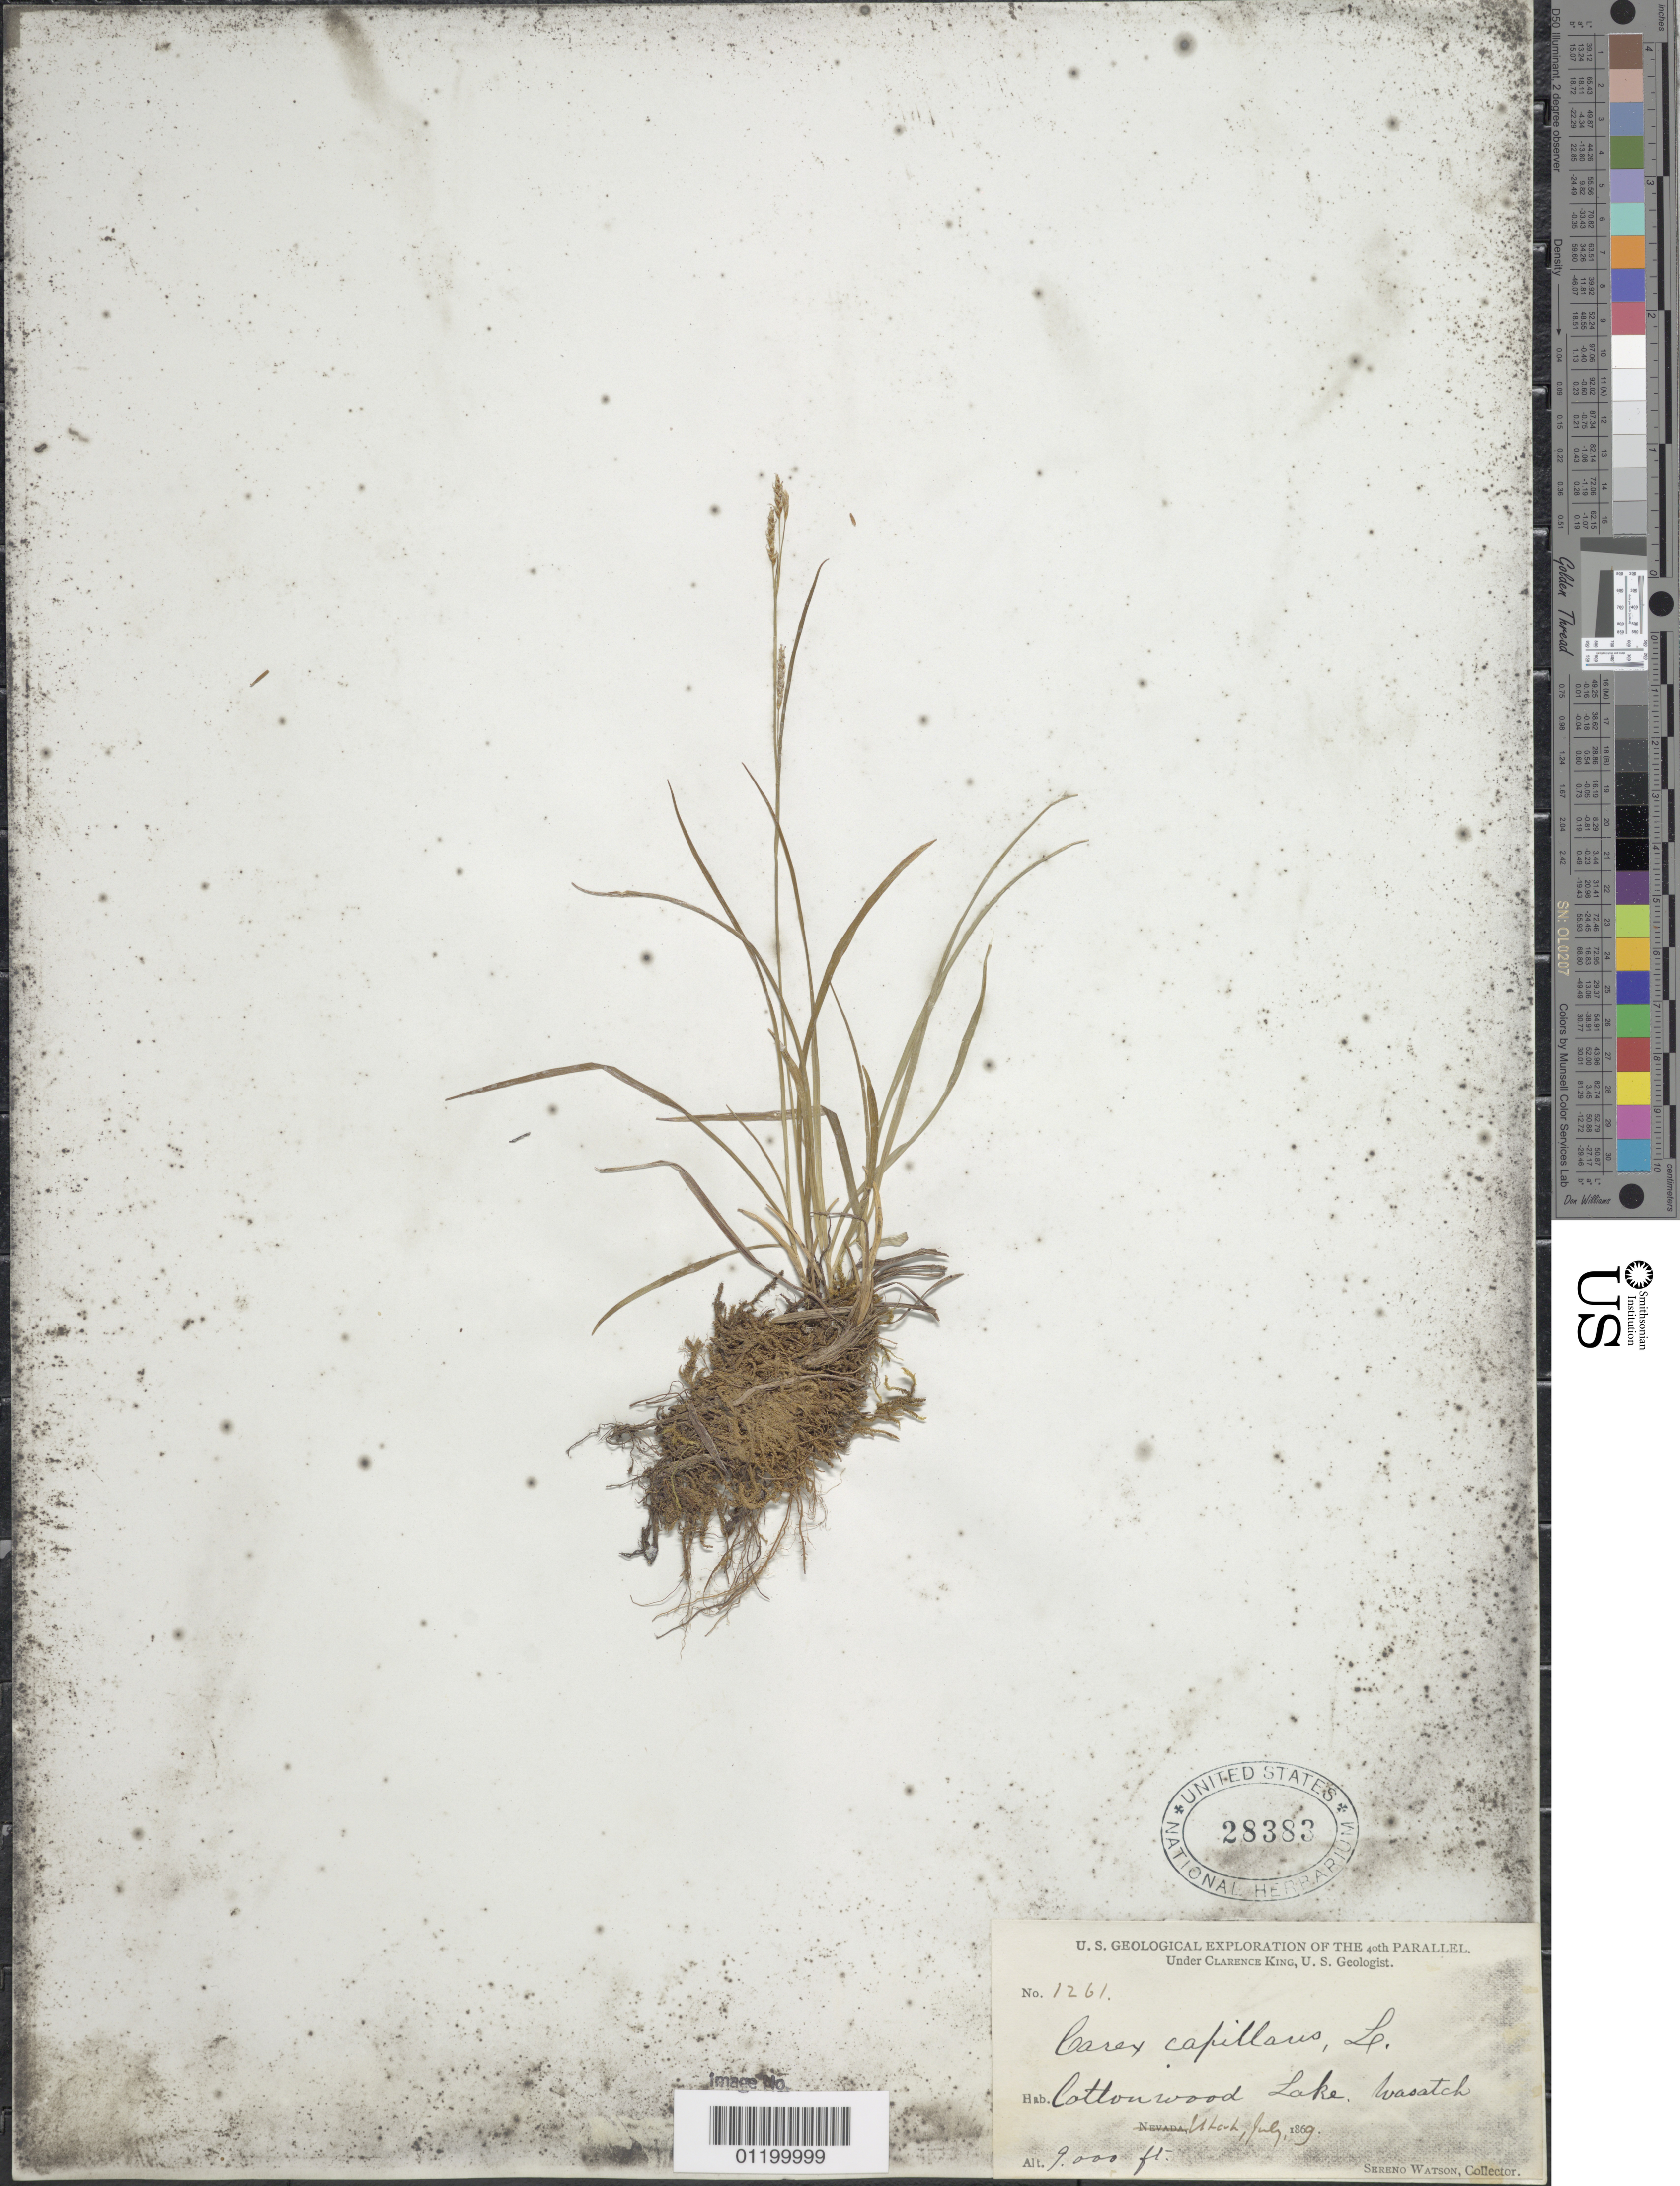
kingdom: Plantae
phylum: Tracheophyta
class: Liliopsida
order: Poales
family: Cyperaceae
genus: Carex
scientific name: Carex capillaris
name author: L.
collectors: S. Watson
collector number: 1261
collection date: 1869-07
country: United States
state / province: Utah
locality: Cottonwood Lake, Wasatch.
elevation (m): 2743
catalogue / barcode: US 28383